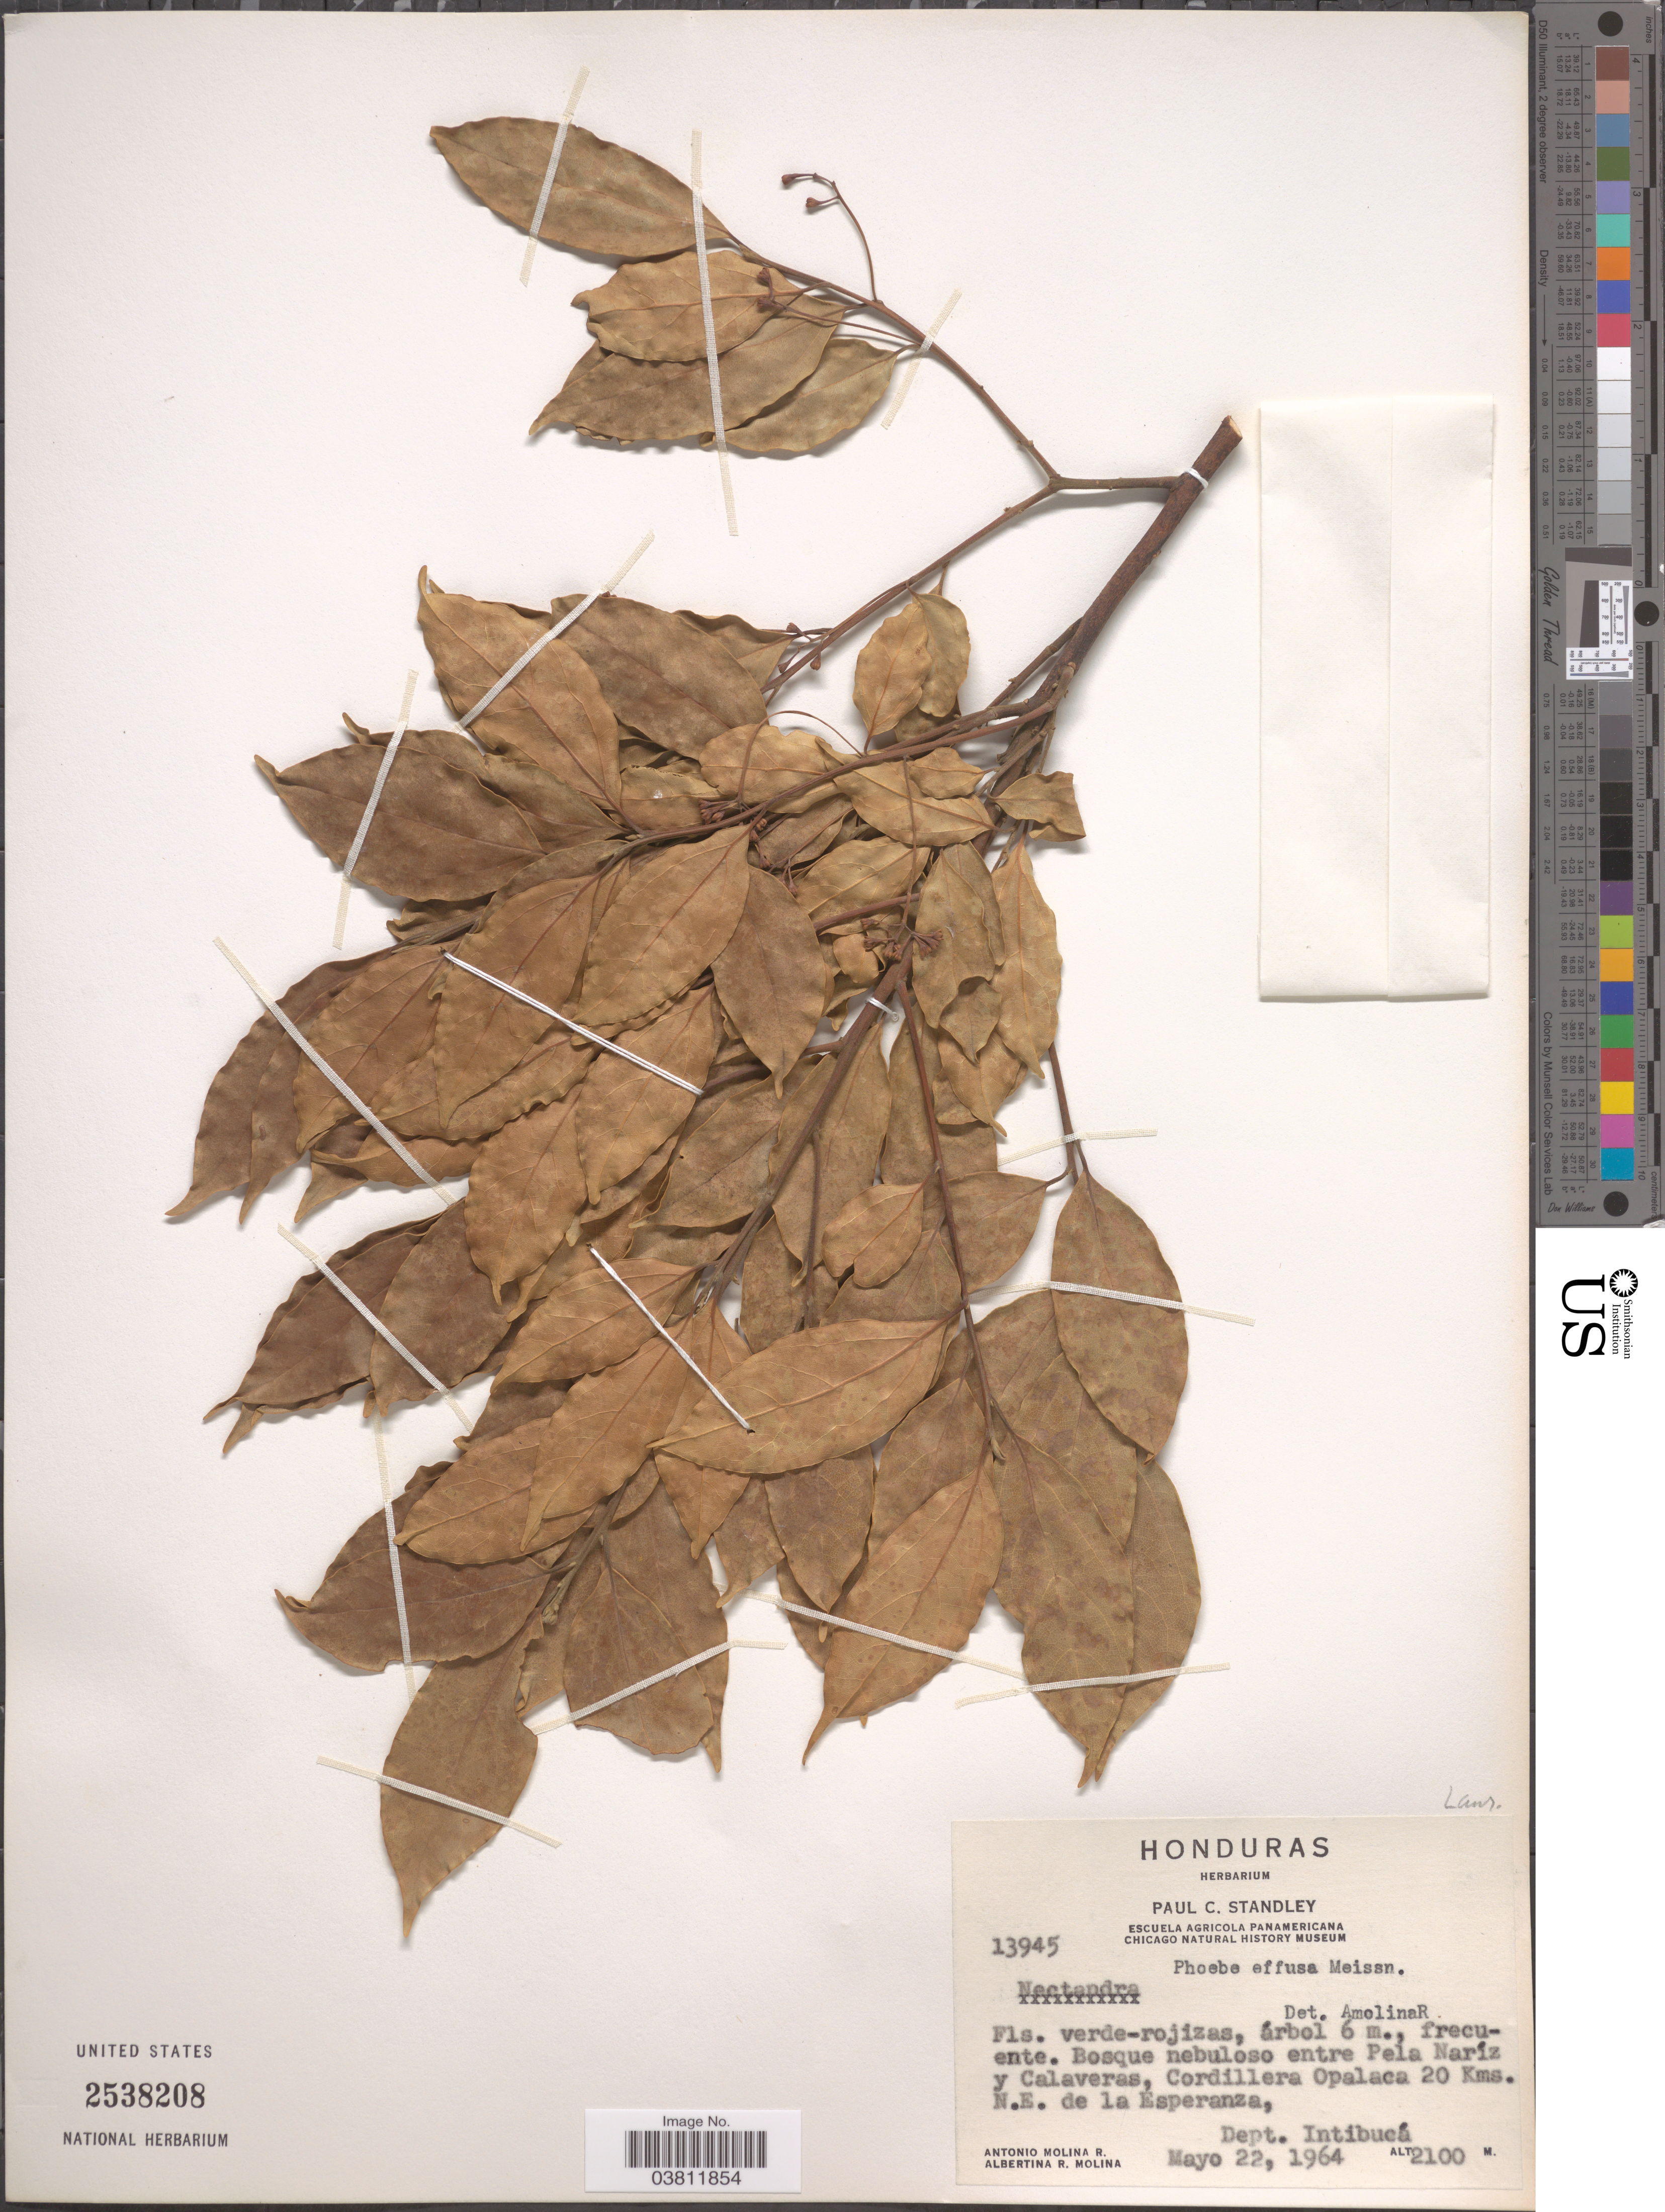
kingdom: Plantae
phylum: Tracheophyta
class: Magnoliopsida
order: Laurales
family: Lauraceae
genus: Phoebe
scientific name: Phoebe effusa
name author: Meisn.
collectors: A. Molina R. & A. R. Molina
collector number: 13945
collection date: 1964-05-22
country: Honduras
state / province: Intibuca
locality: Entre Pela Naríz y Calaveras, Cordillera Opalaca 20 Kms. N.E. de la Esperanza, Dept. Intibucá.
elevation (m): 2100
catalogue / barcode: US 2538208